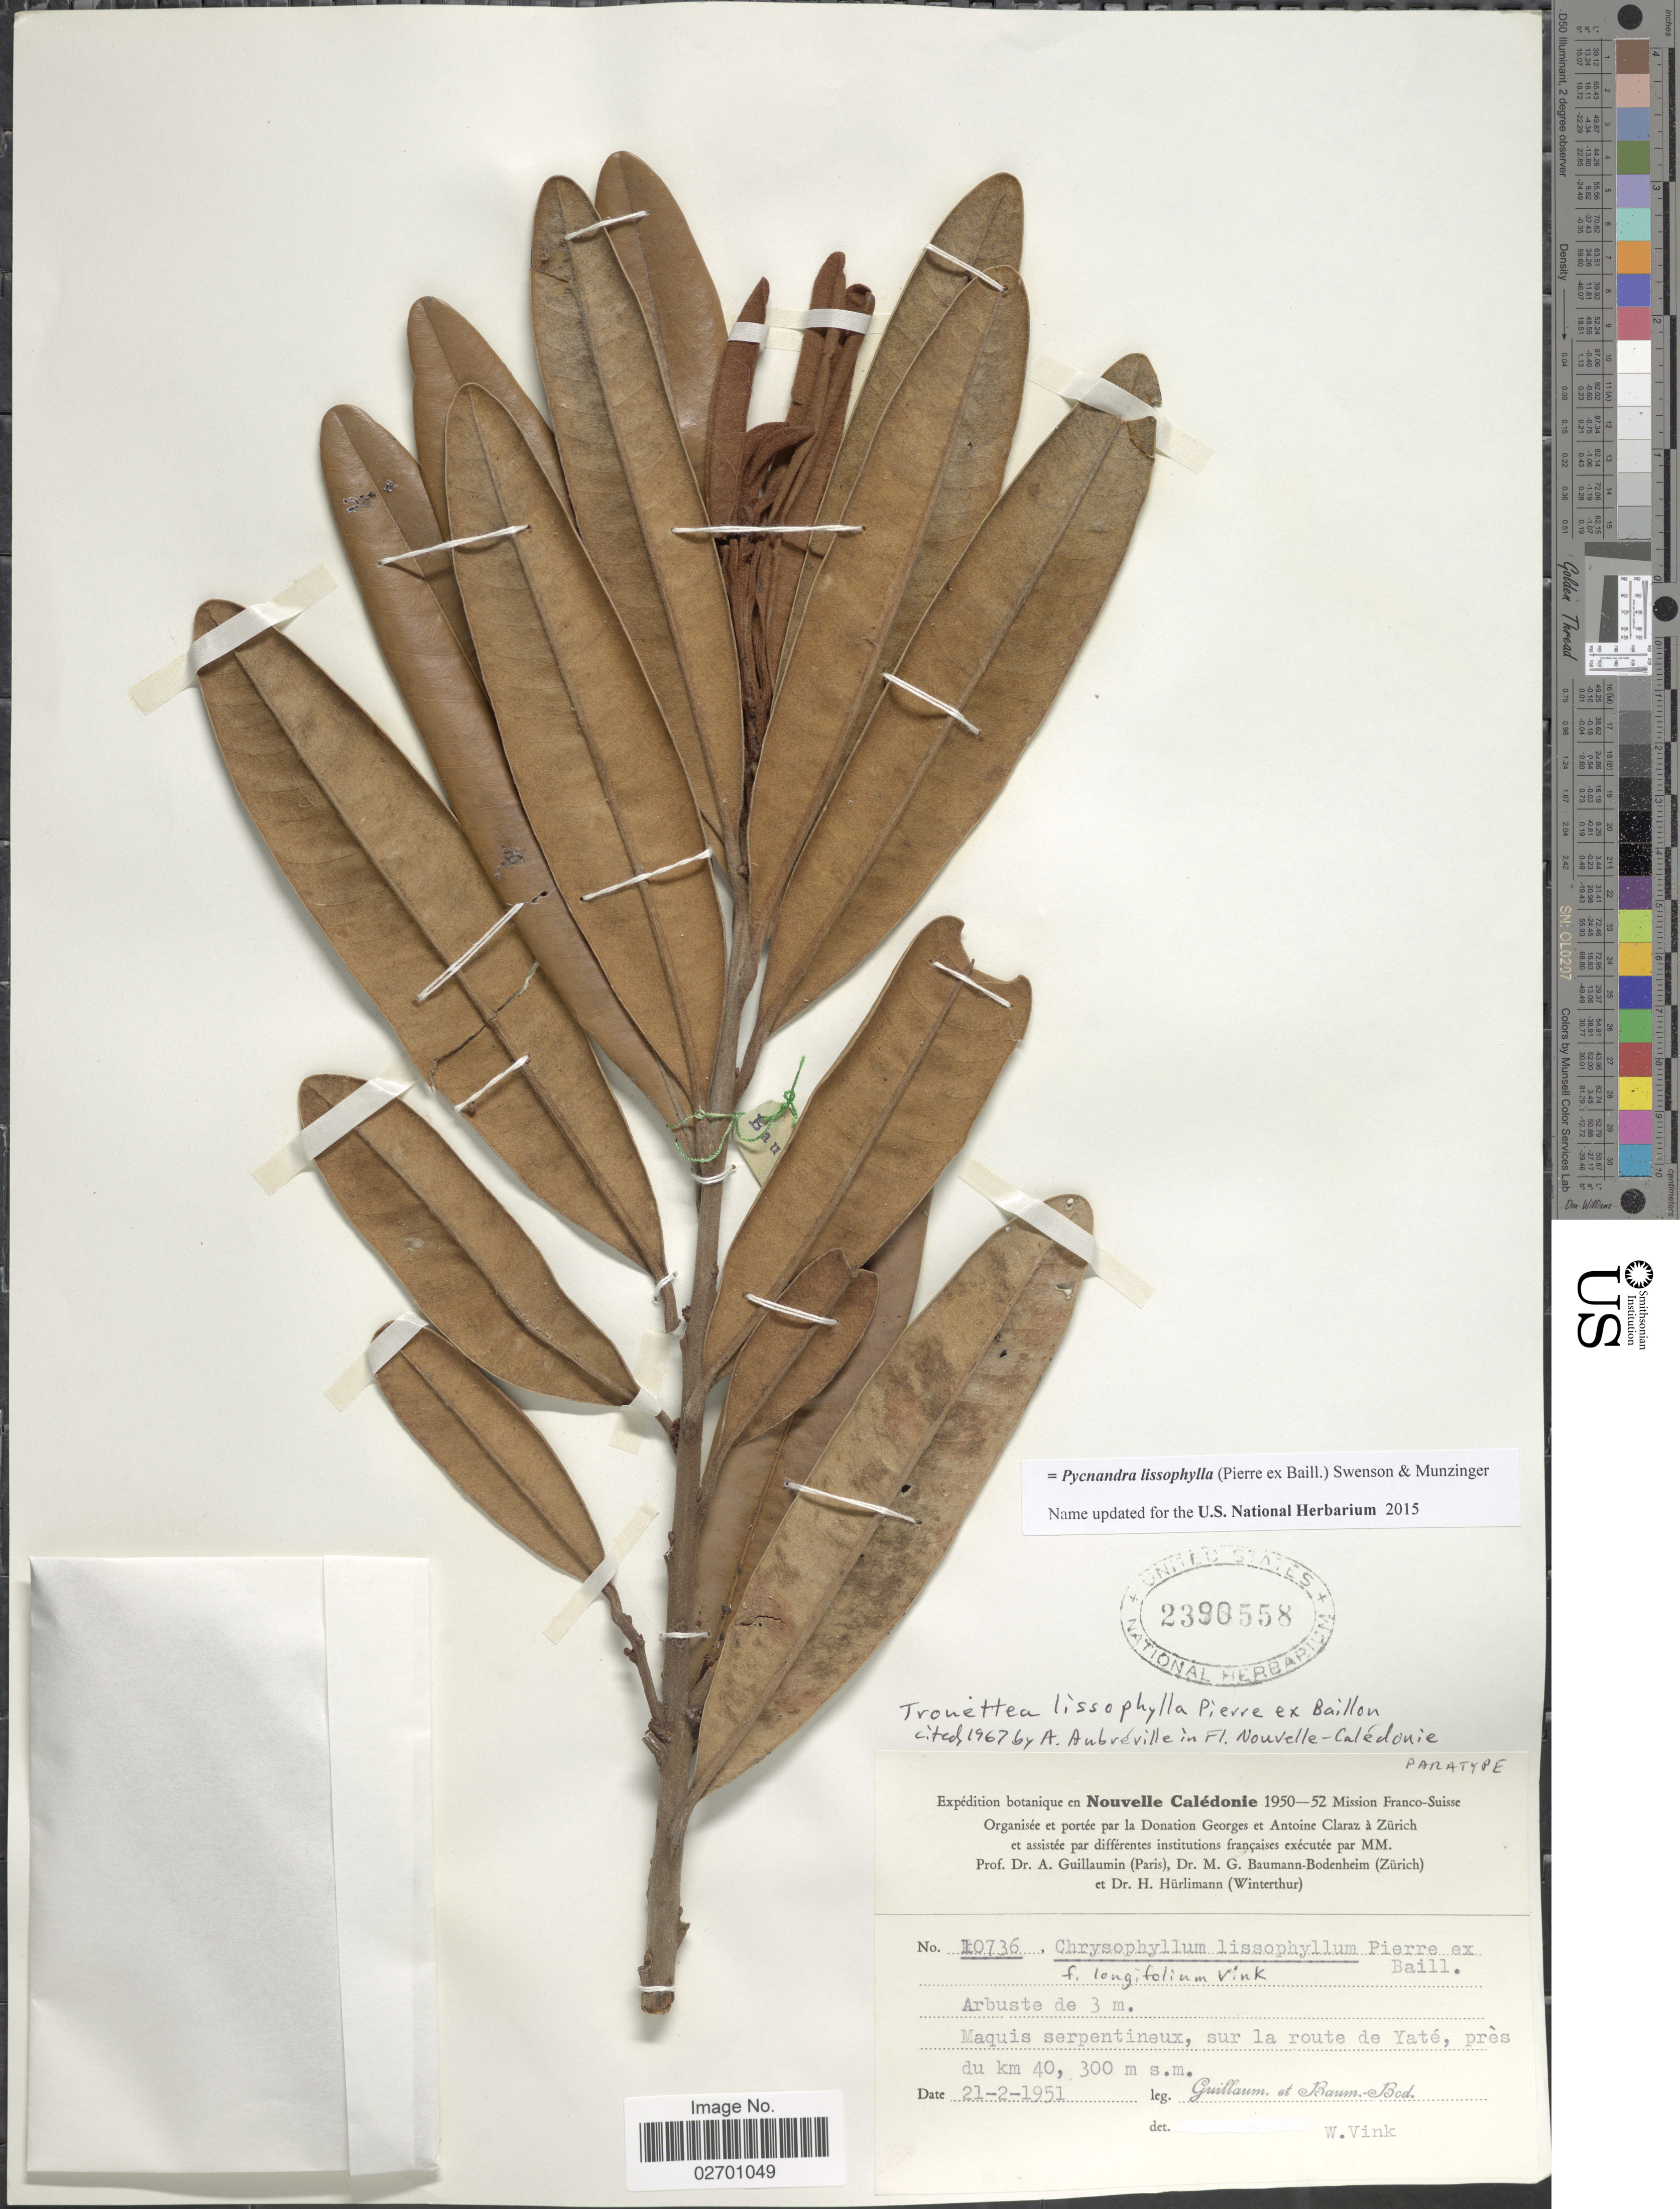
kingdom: Plantae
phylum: Tracheophyta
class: Magnoliopsida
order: Ericales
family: Sapotaceae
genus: Pycnandra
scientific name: Pycnandra lissophylla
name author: (Pierre ex Baill.) Swenson & Munzinger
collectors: A. Guillaumin & M. G. Baumann-Bodenheim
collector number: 10736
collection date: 1951-02-21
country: New Caledonia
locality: Maquis serpentineux, sur la route de Yate, pres du km 40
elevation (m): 300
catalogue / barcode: US 2390558